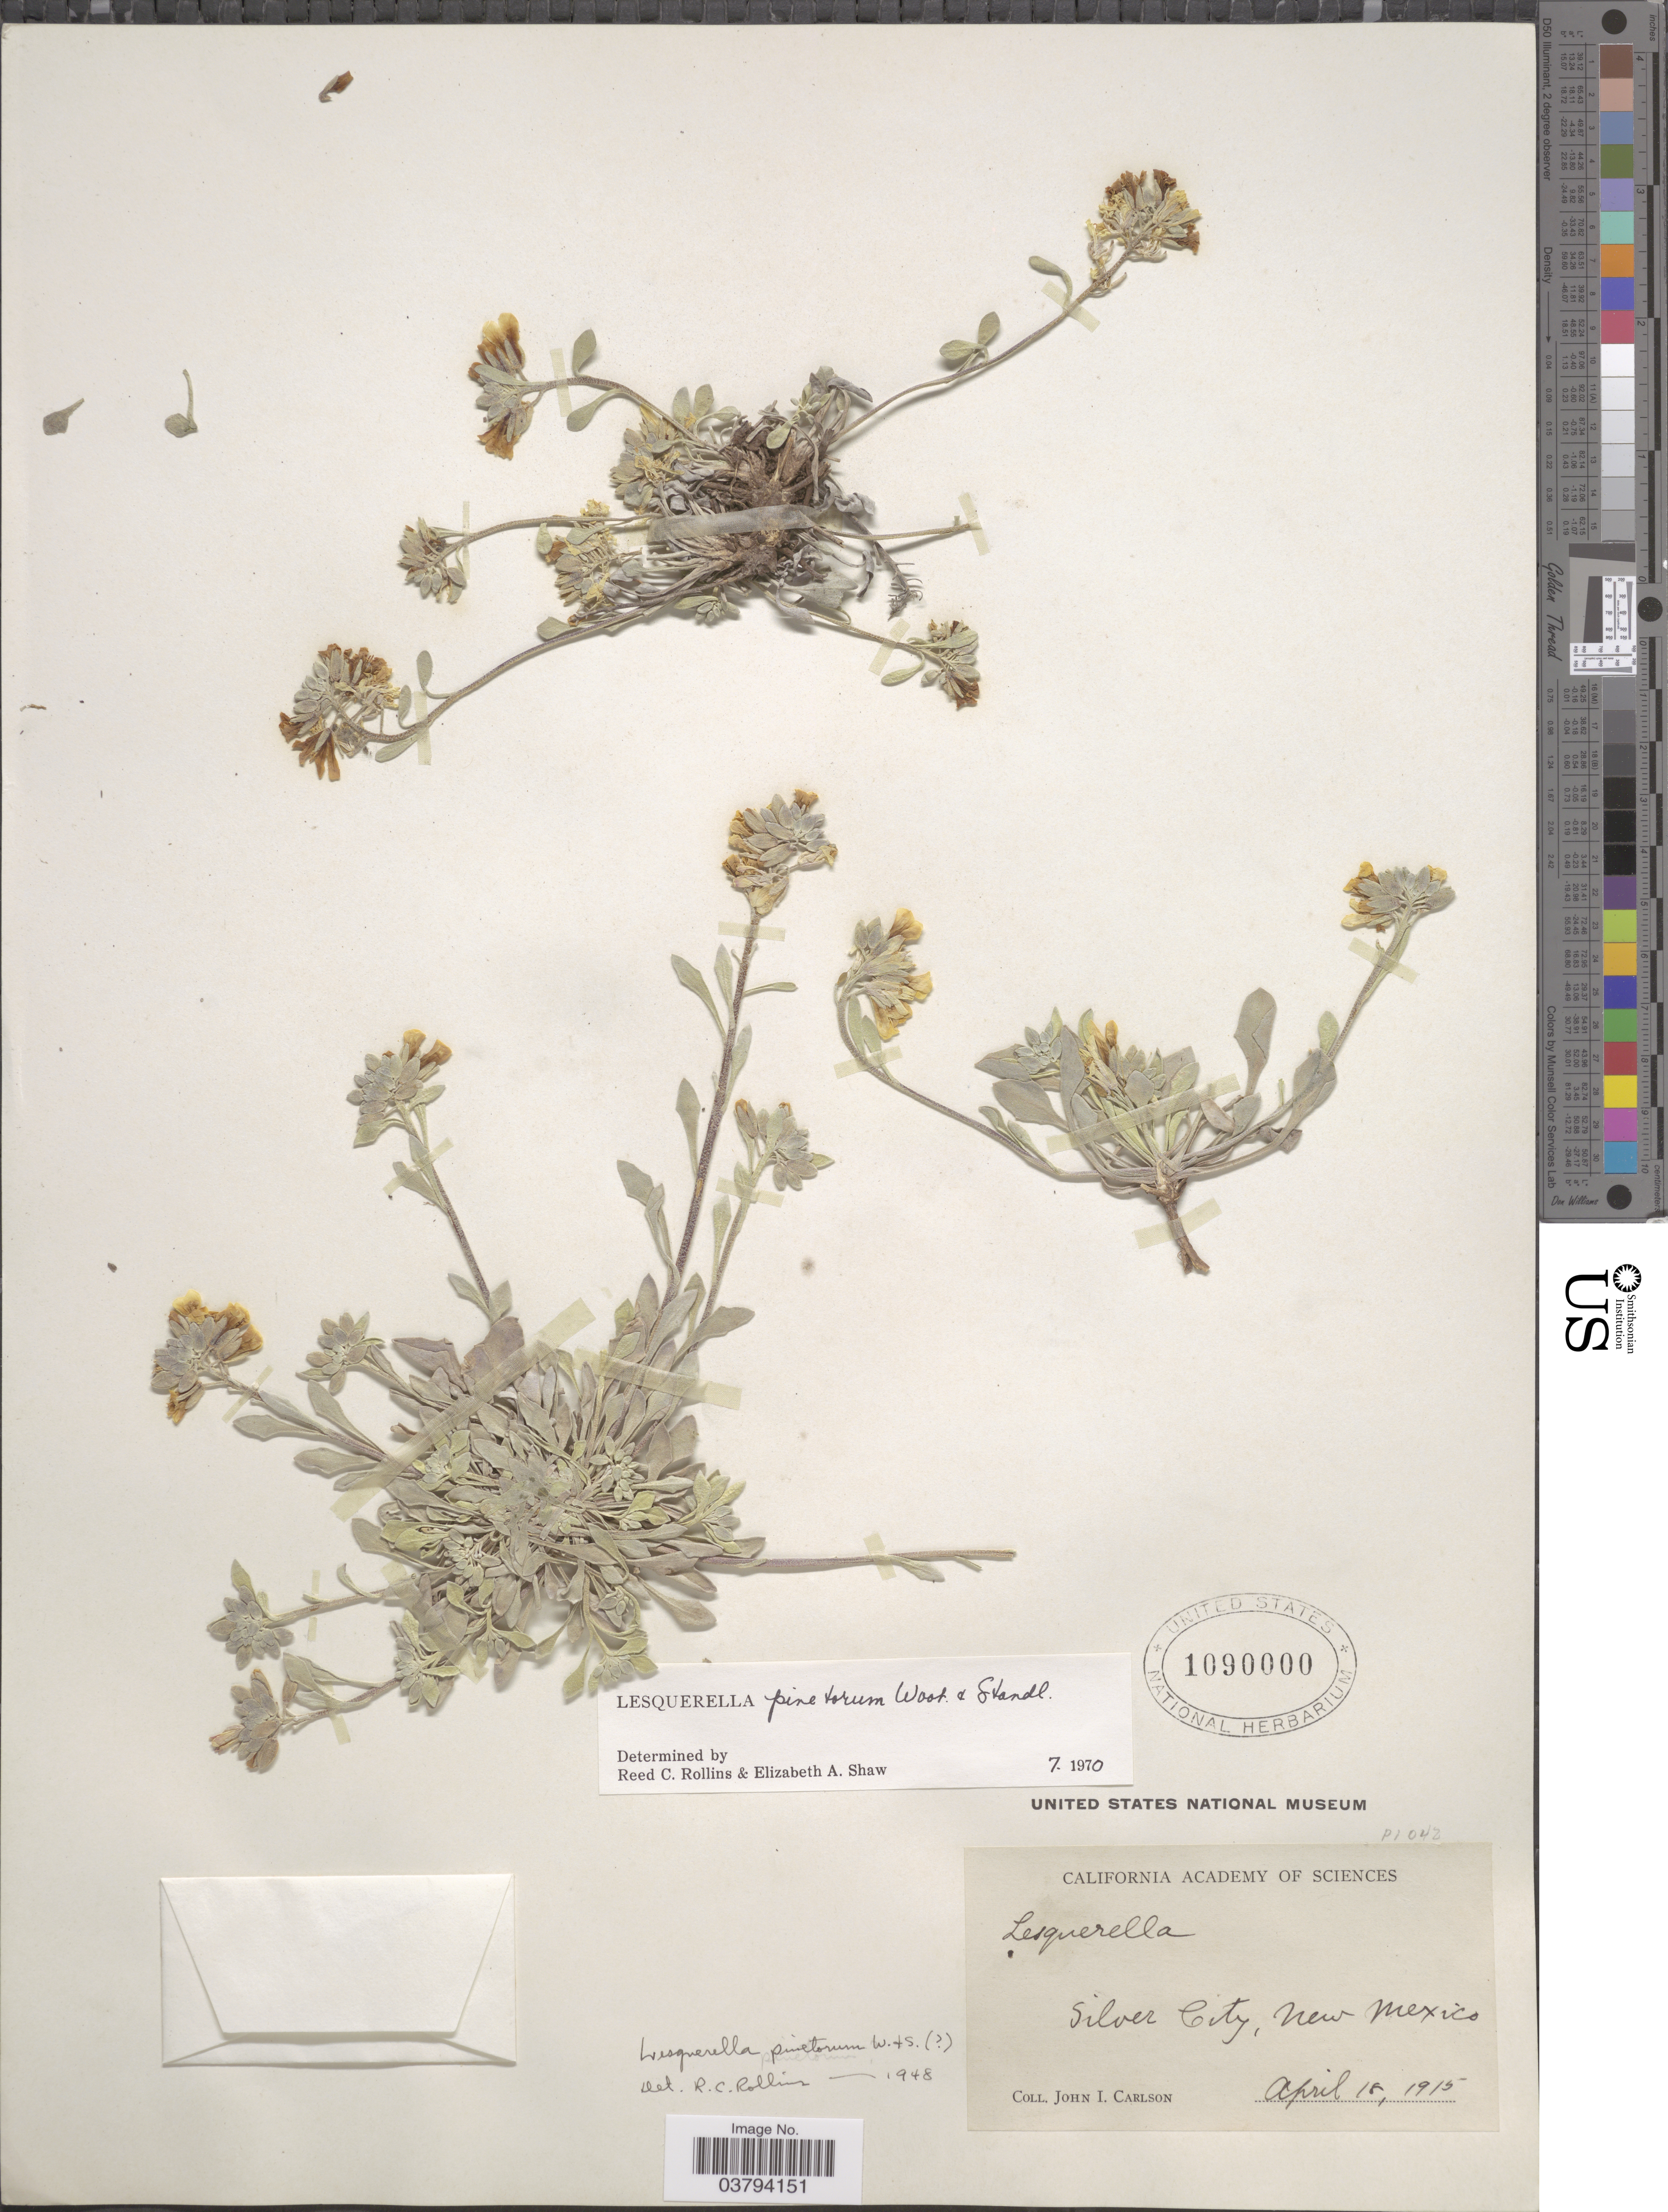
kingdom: Plantae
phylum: Tracheophyta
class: Magnoliopsida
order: Brassicales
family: Brassicaceae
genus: Lesquerella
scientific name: Lesquerella pinetorum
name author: Wooton & Standl.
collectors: J. Carlson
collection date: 1915-04-18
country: United States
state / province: New Mexico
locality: Silver City.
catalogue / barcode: US 1090000